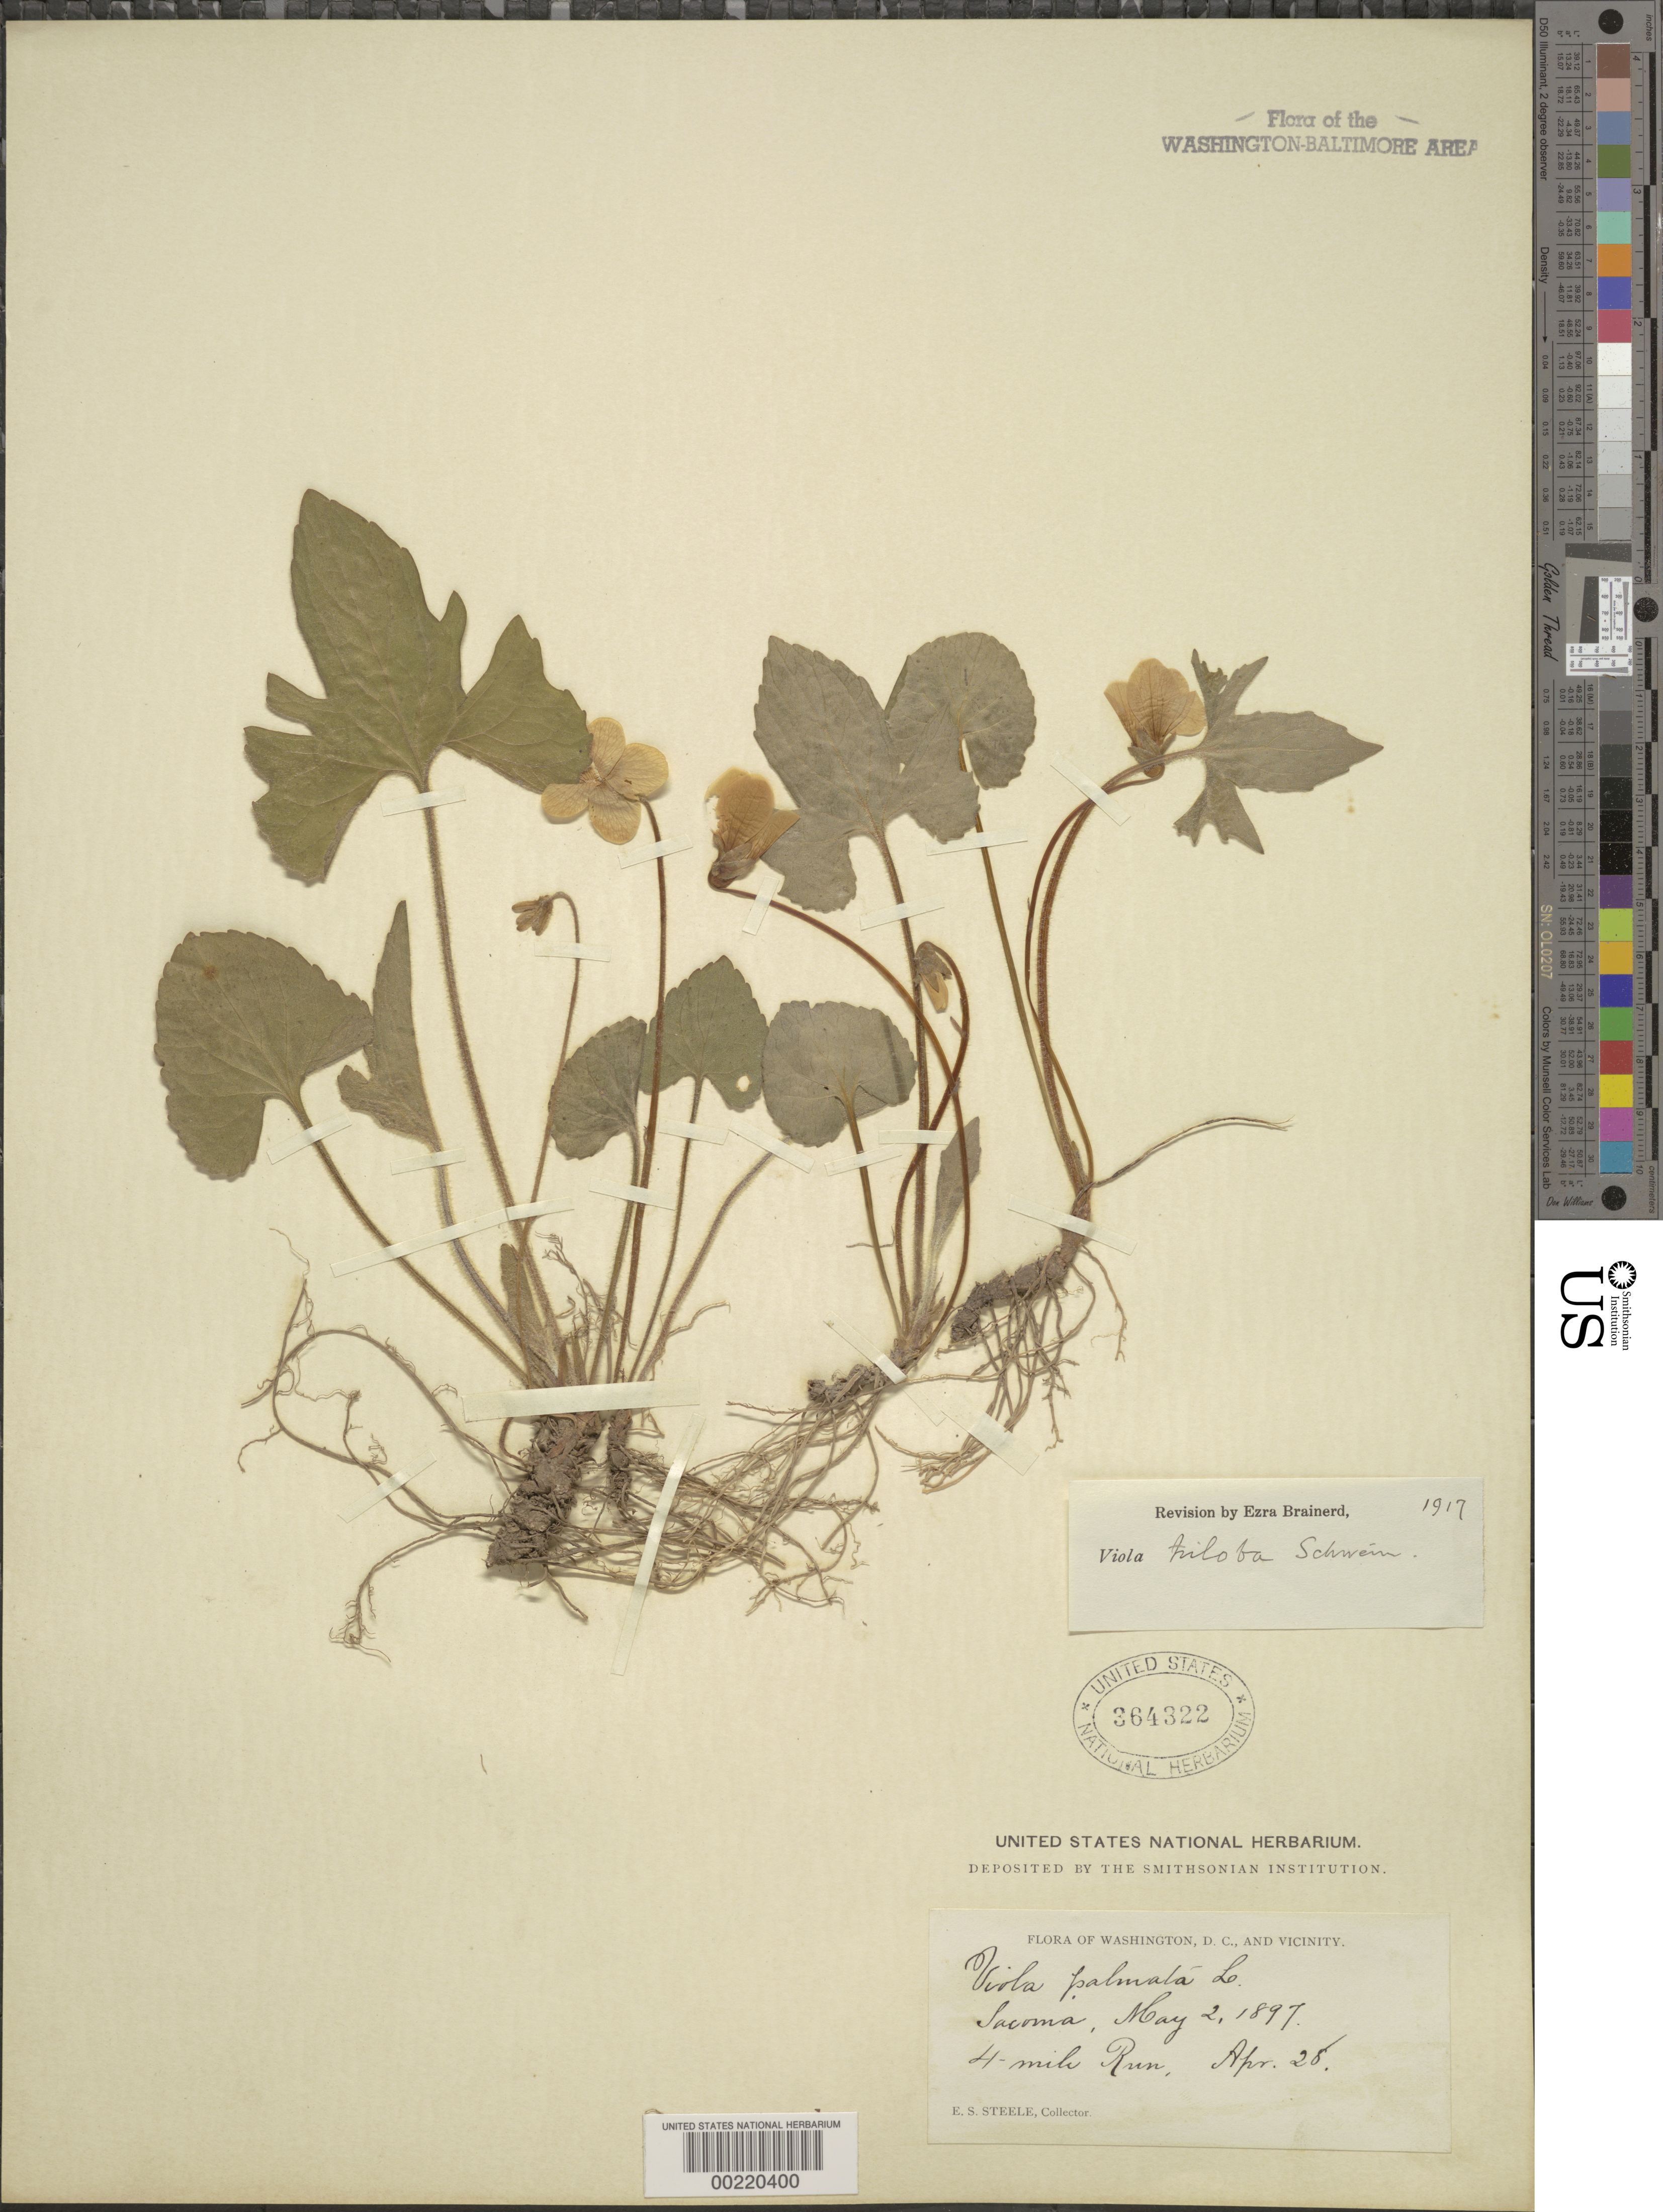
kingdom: Plantae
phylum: Tracheophyta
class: Magnoliopsida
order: Malpighiales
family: Violaceae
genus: Viola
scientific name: Viola palmata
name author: L.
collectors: E. Steele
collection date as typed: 02 May 1897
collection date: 1897-05-02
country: United States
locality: Takoma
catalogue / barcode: US 364322